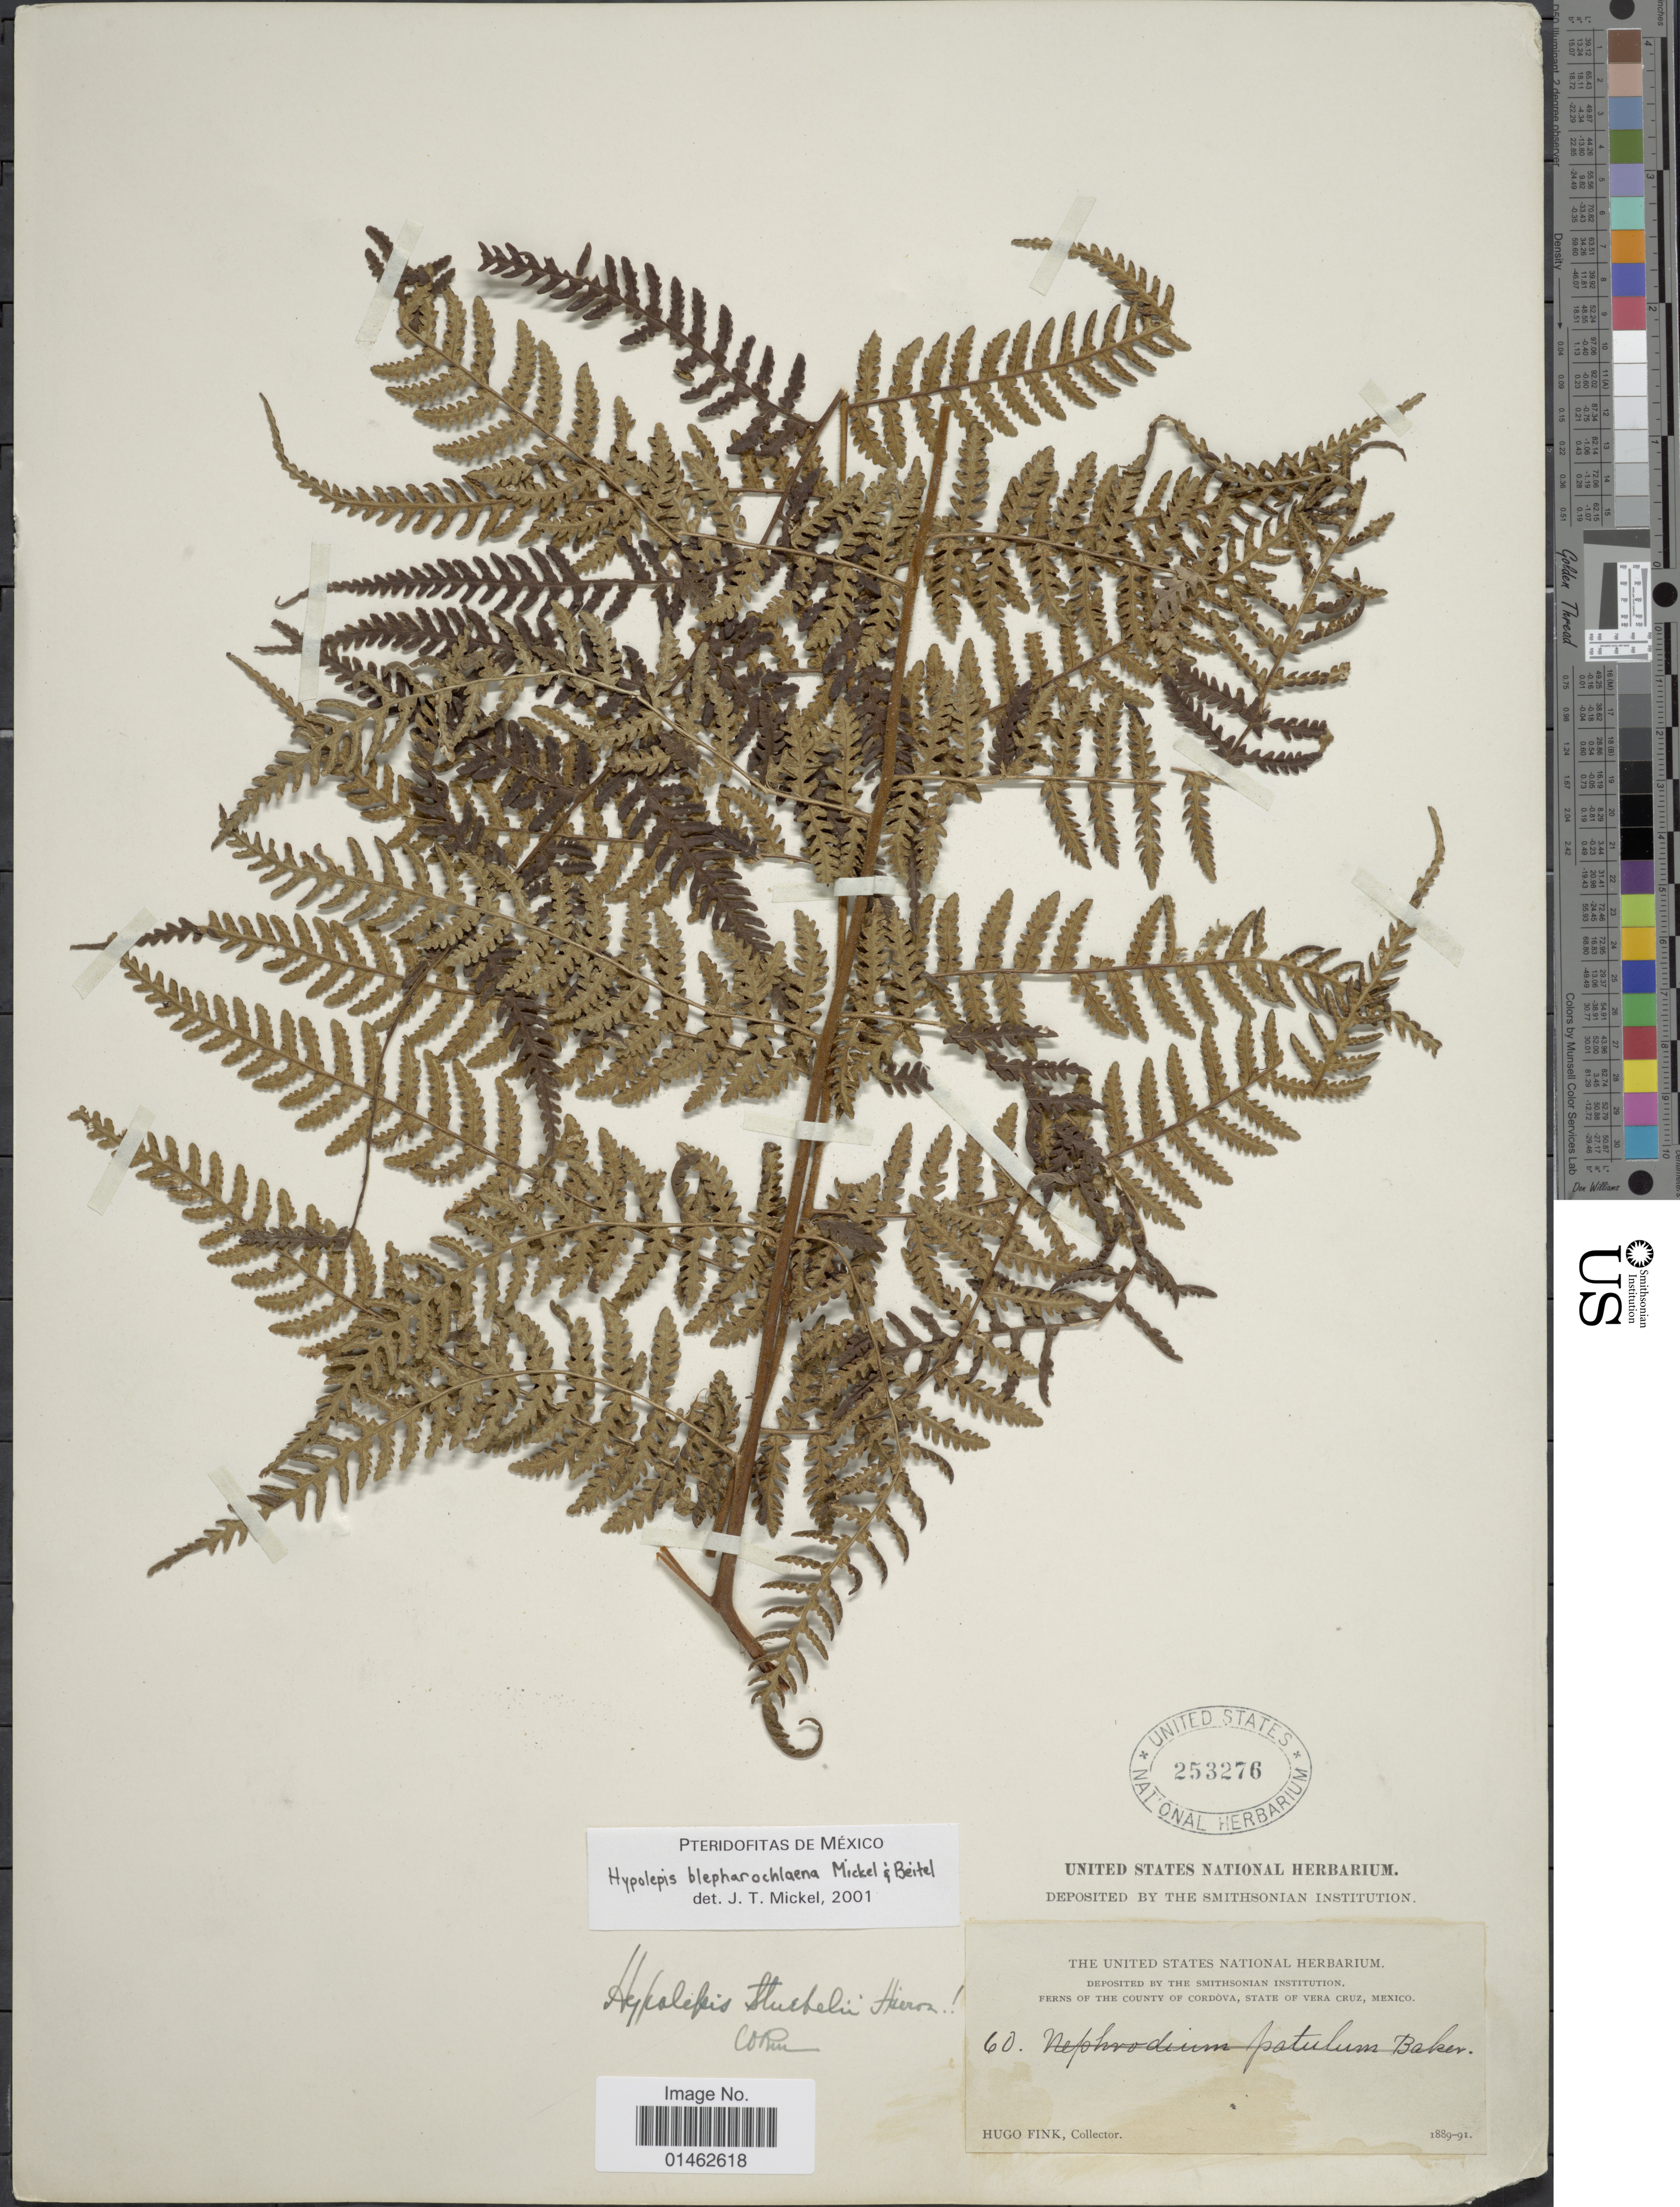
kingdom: Plantae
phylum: Tracheophyta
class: Polypodiopsida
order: Polypodiales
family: Dennstaedtiaceae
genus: Hypolepis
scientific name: Hypolepis blepharochlaena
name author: Mickel & Beitel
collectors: H. Fink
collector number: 60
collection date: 1889/1891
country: Mexico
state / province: Veracruz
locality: The county of Cordova, State of Vera Cruz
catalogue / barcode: US 253276